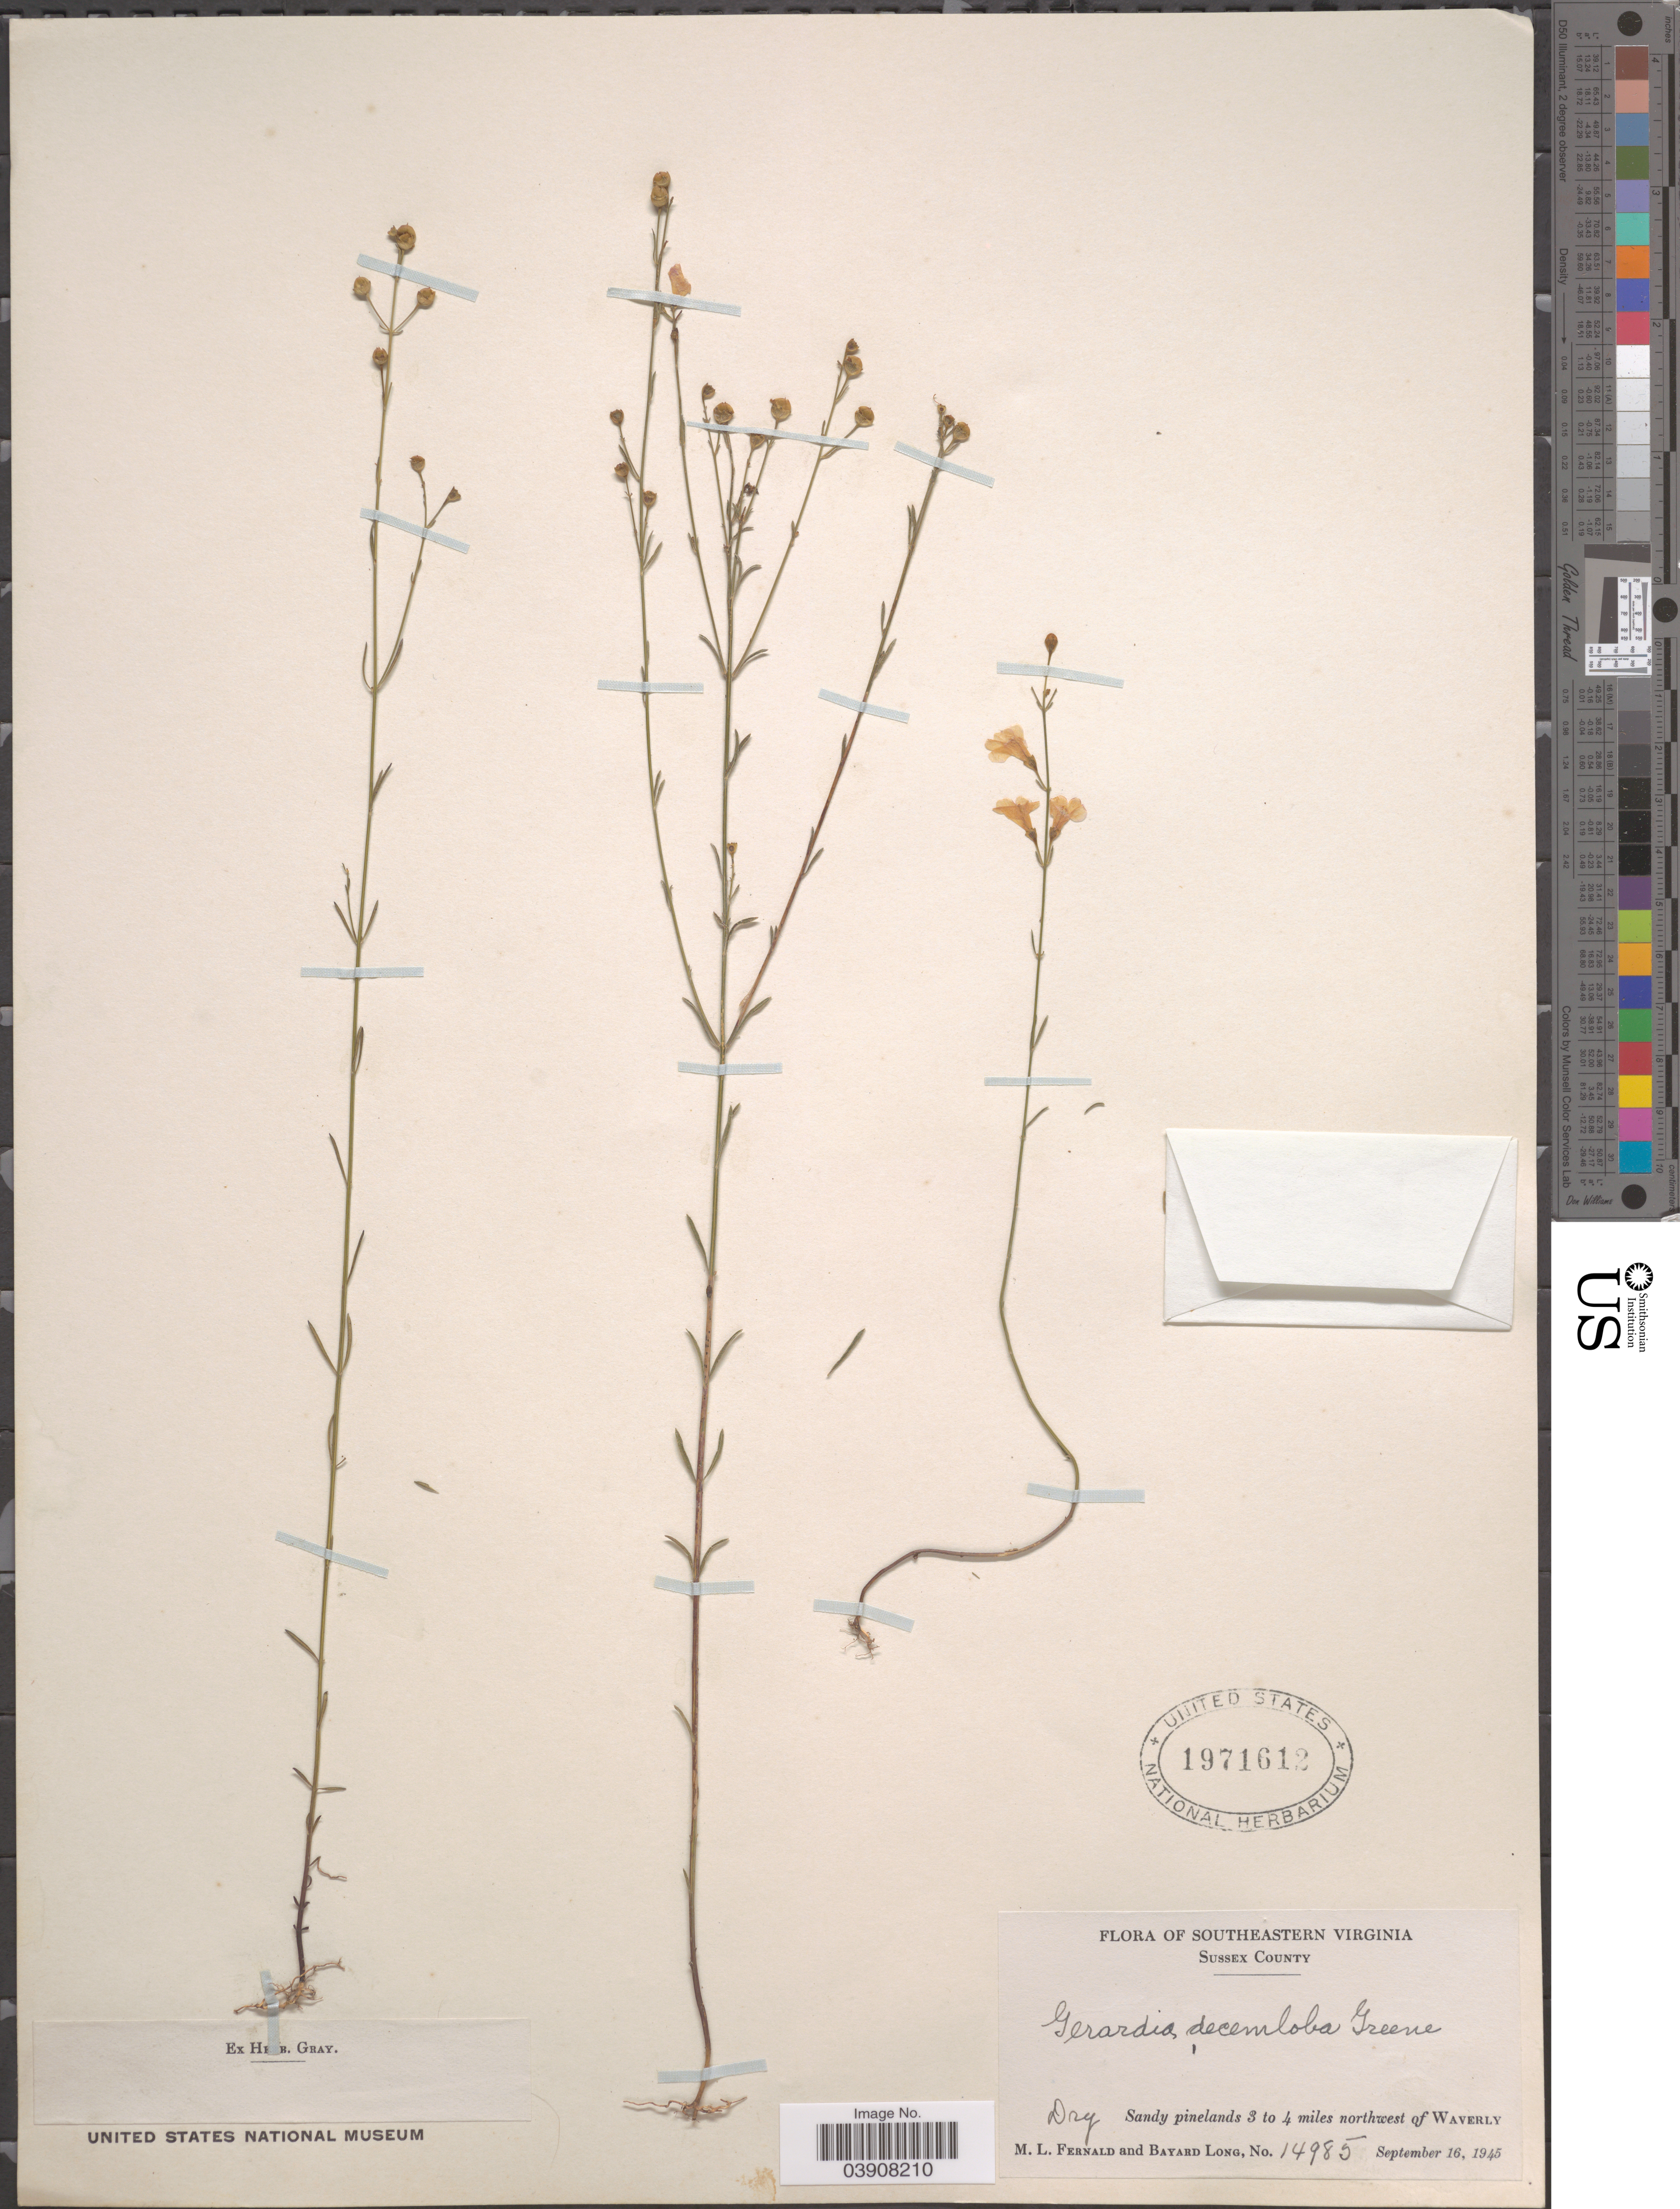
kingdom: Plantae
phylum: Tracheophyta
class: Magnoliopsida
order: Lamiales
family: Orobanchaceae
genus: Agalinis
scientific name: Agalinis obtusifolia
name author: Raf.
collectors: M. L. Fernald & B. Long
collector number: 14985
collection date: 1945-09-16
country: United States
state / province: Virginia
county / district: Sussex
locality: Southeastern Virginia. Sussex County. Dry Sandy pinelands 3 to 4 miles northwest of Waverly.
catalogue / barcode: US 1971612